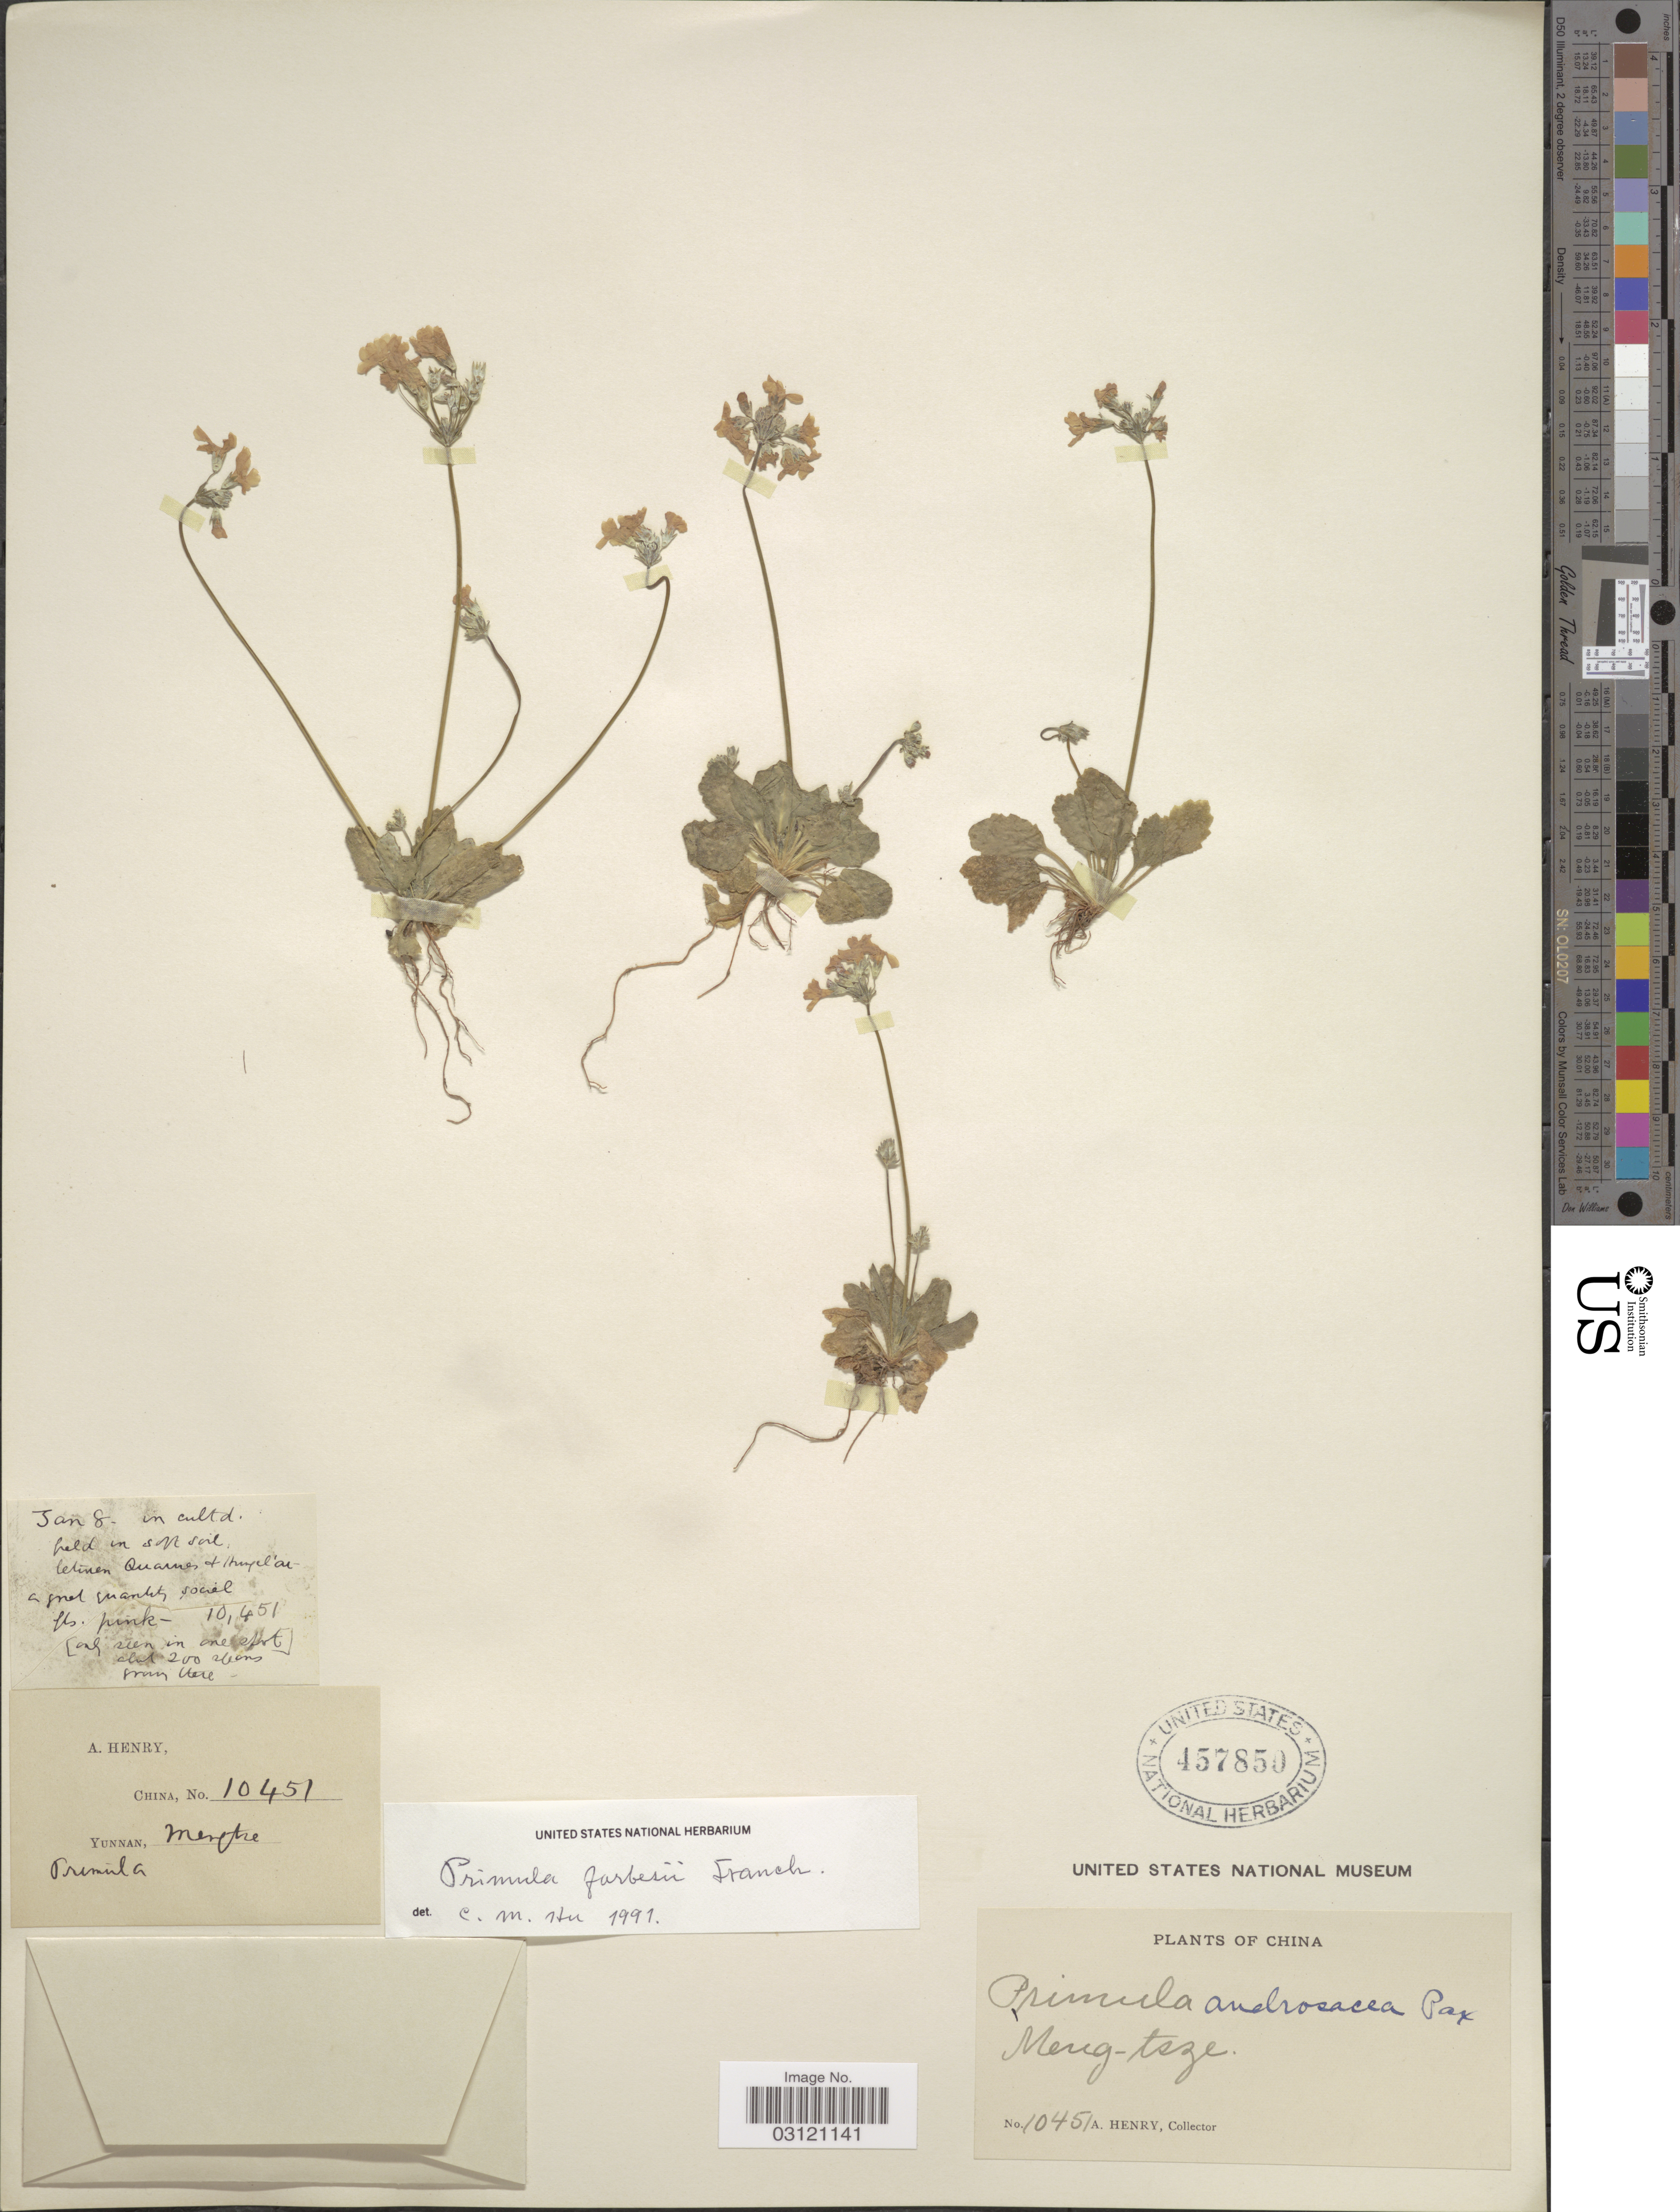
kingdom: Plantae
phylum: Tracheophyta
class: Magnoliopsida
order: Ericales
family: Primulaceae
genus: Primula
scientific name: Primula forbesii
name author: Franch.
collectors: A. Henry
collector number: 10451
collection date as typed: Transcribed d/m/y: /1/8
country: China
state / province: Yunnan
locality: Meng-tsze.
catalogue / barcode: US 457850